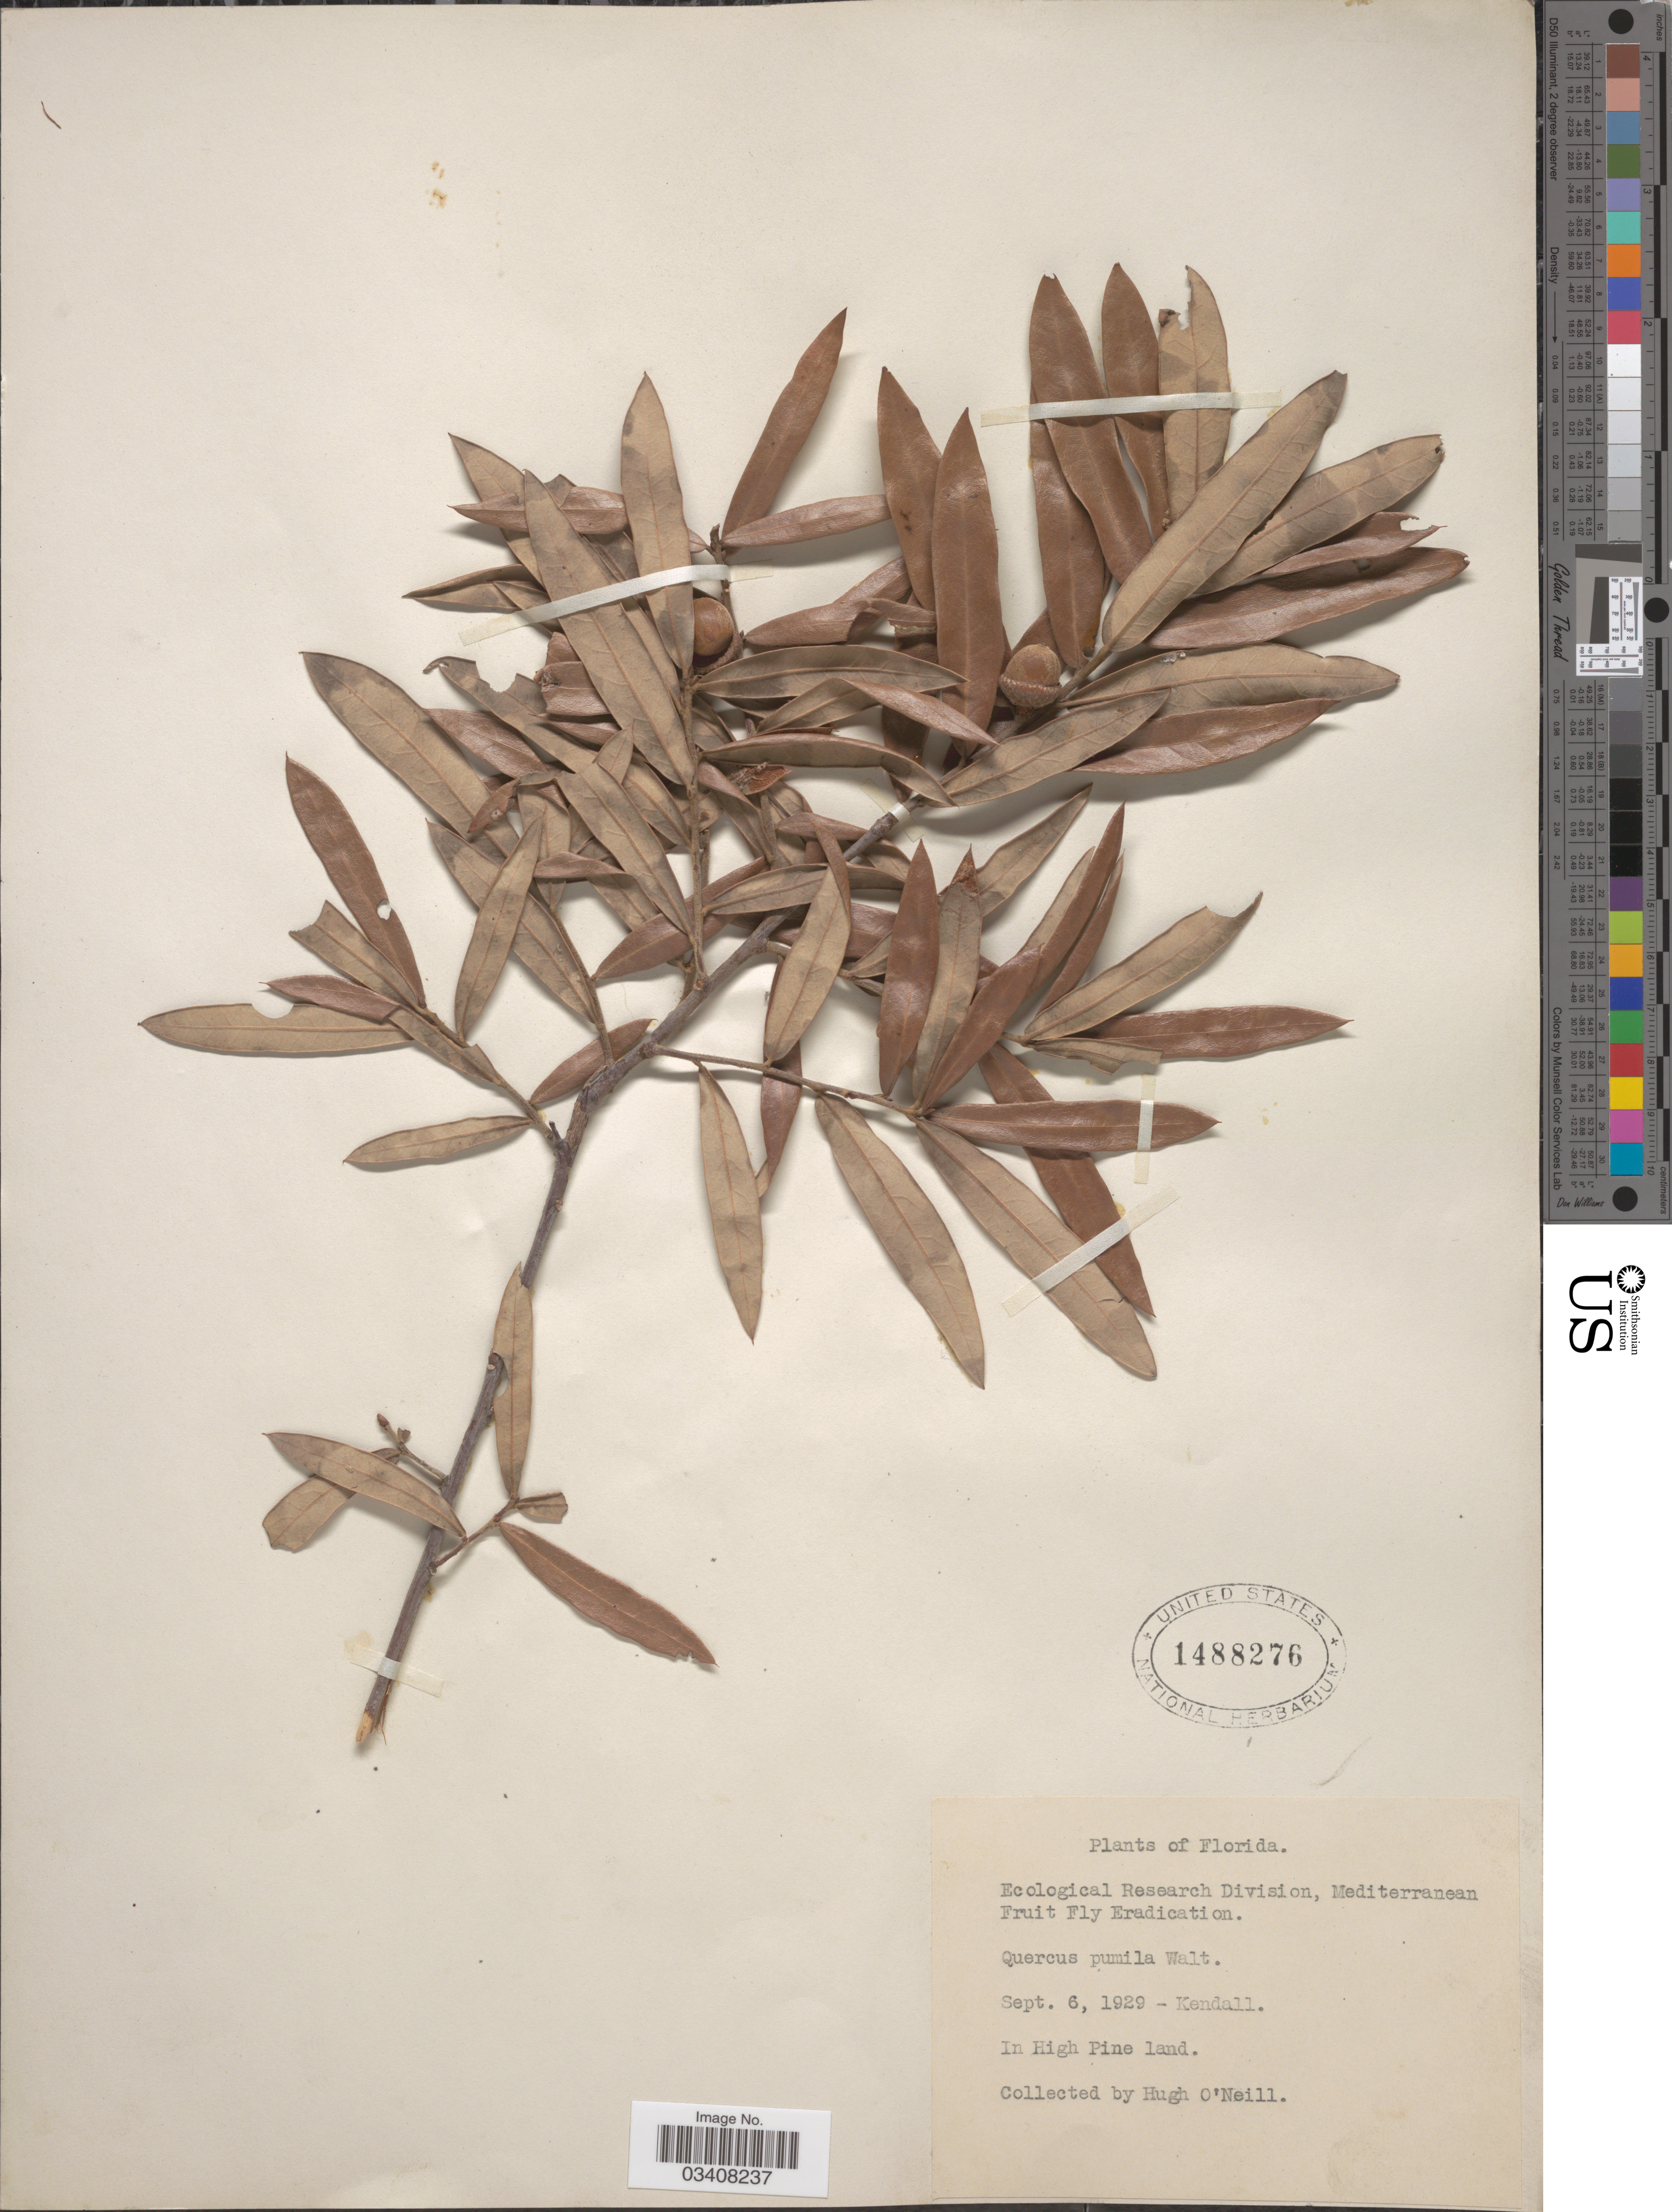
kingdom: Plantae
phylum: Tracheophyta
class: Magnoliopsida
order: Fagales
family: Fagaceae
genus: Quercus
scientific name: Quercus pumila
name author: Walter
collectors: H. O'Neill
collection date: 1929-09-06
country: United States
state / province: Florida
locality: Kendall.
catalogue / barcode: US 1488276